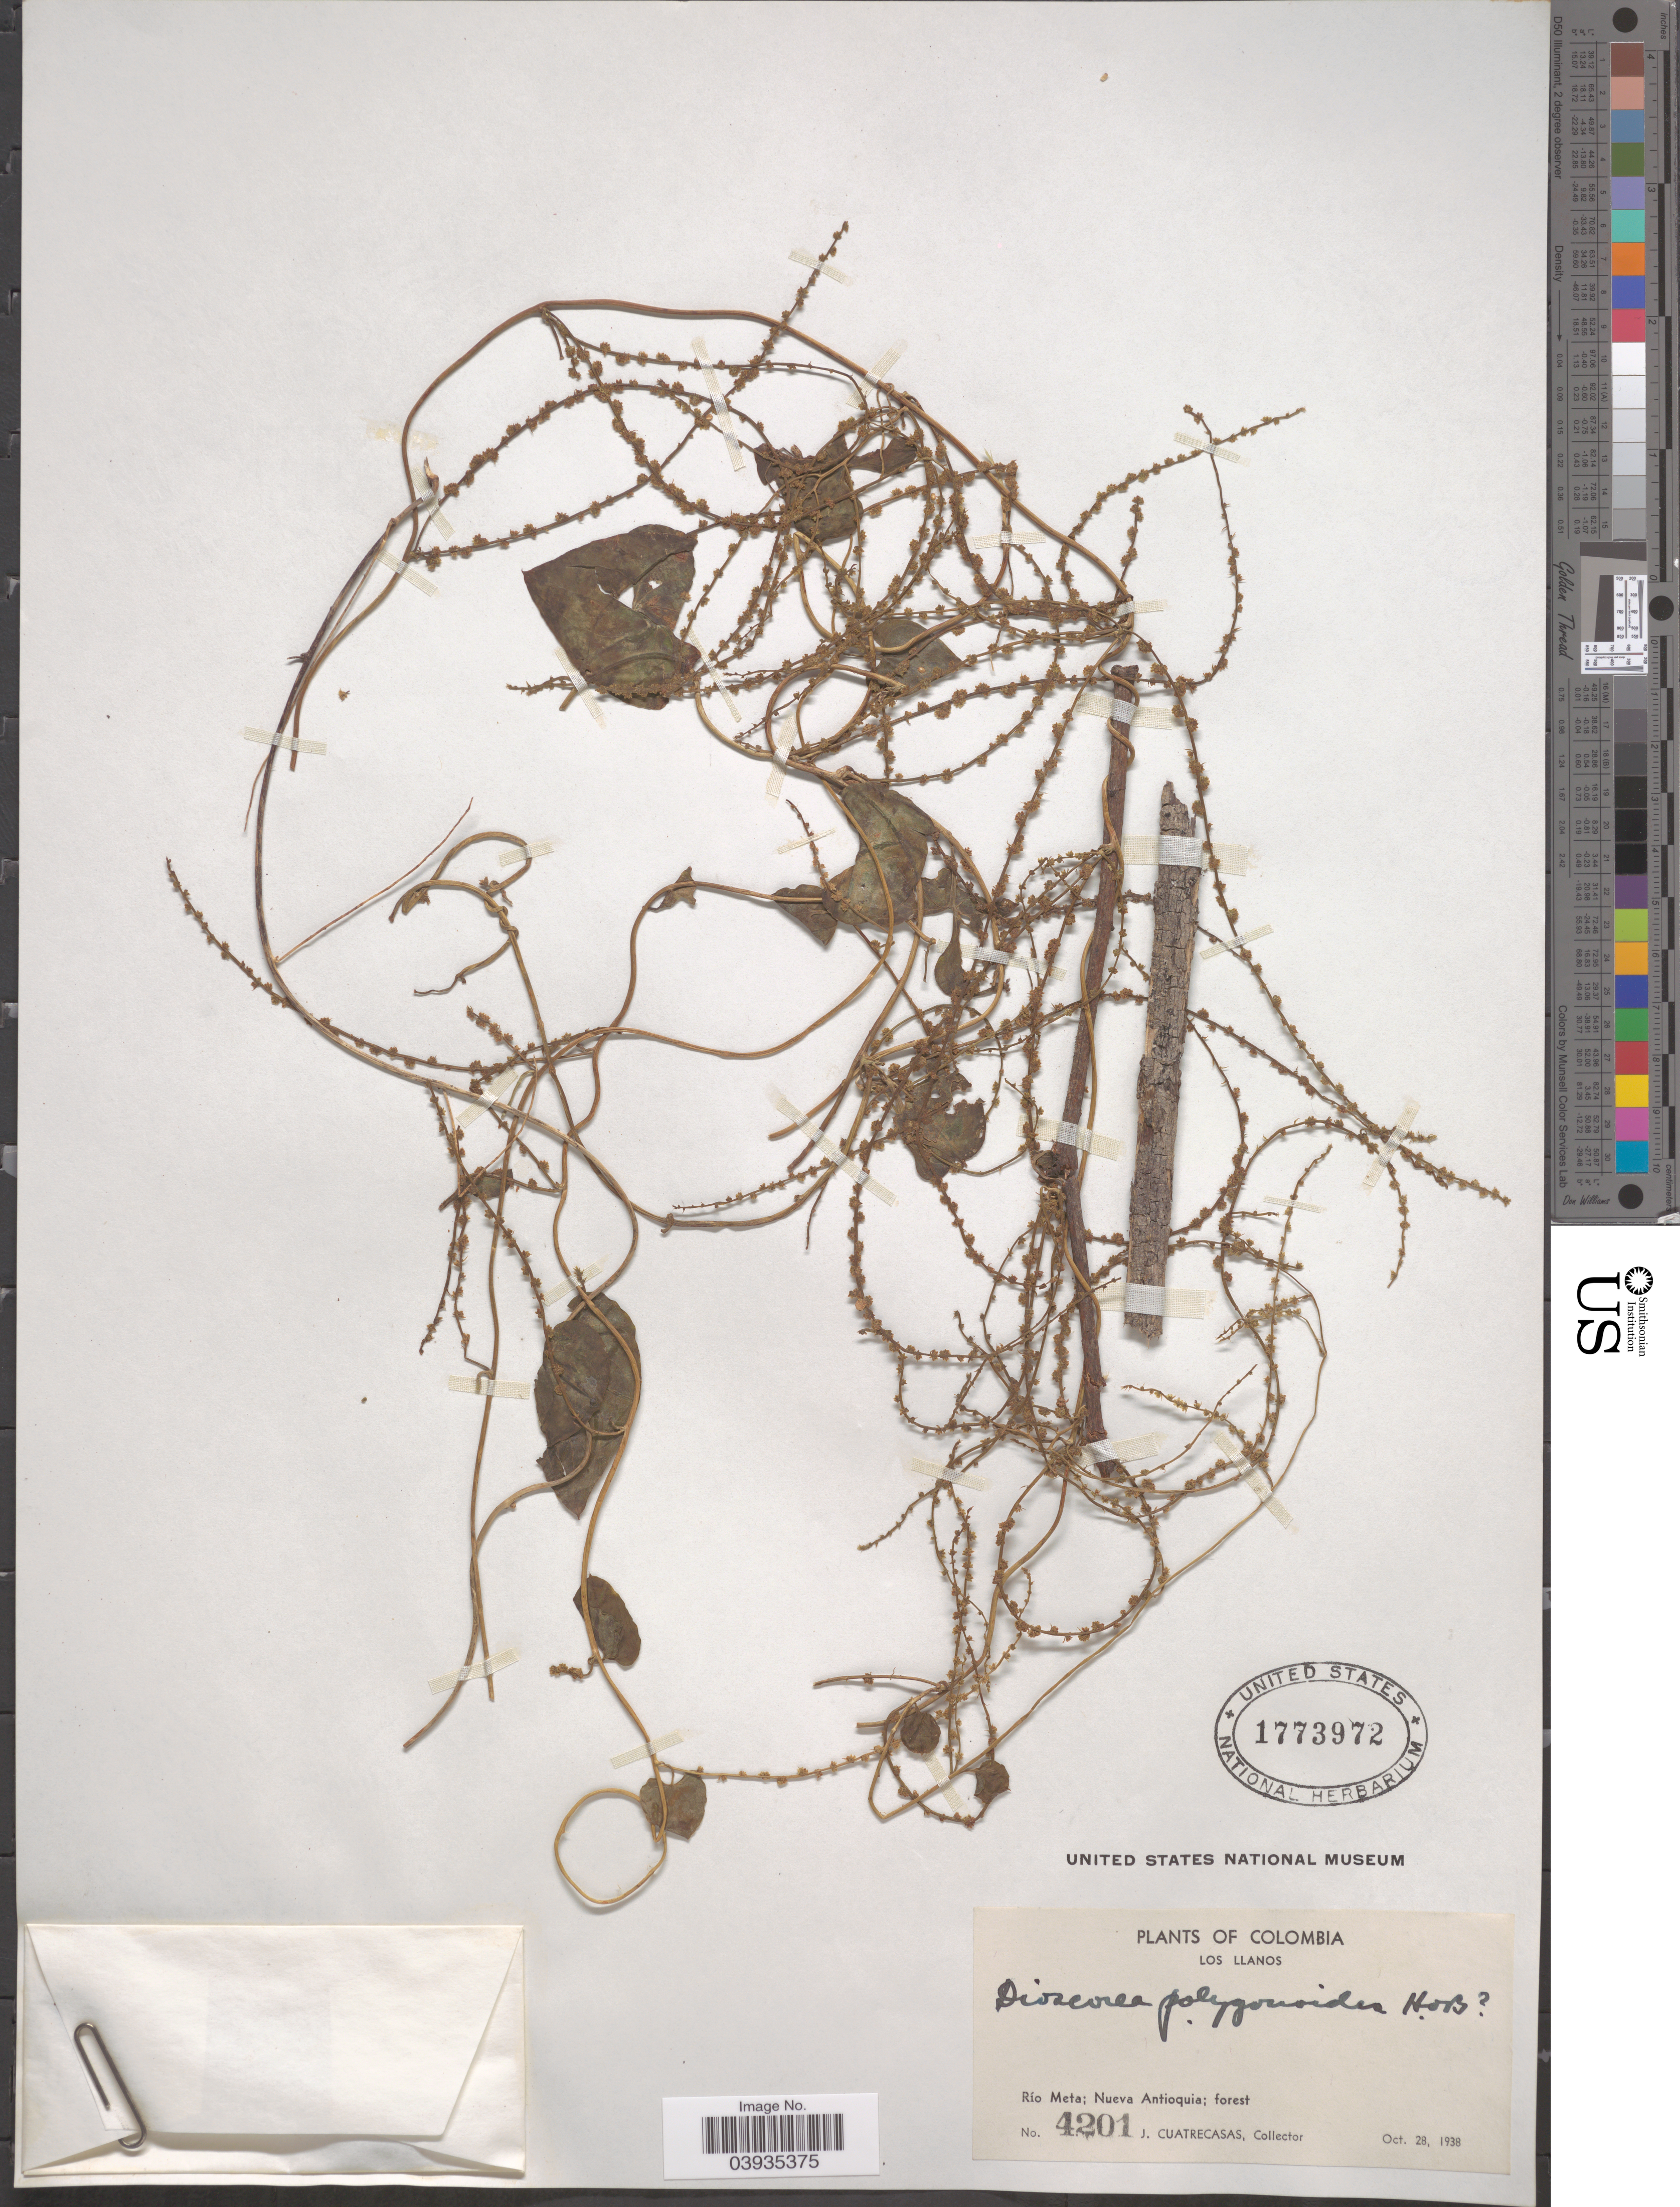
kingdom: Plantae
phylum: Tracheophyta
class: Liliopsida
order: Dioscoreales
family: Dioscoreaceae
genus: Dioscorea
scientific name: Dioscorea polygonoides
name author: Humb. & Bonpl. ex Willd.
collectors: J. Cuatrecasas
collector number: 4201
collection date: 1938-10-28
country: Colombia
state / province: Meta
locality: Los Llanos. Río Meta; Nueva Antioquia.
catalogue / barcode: US 1773972